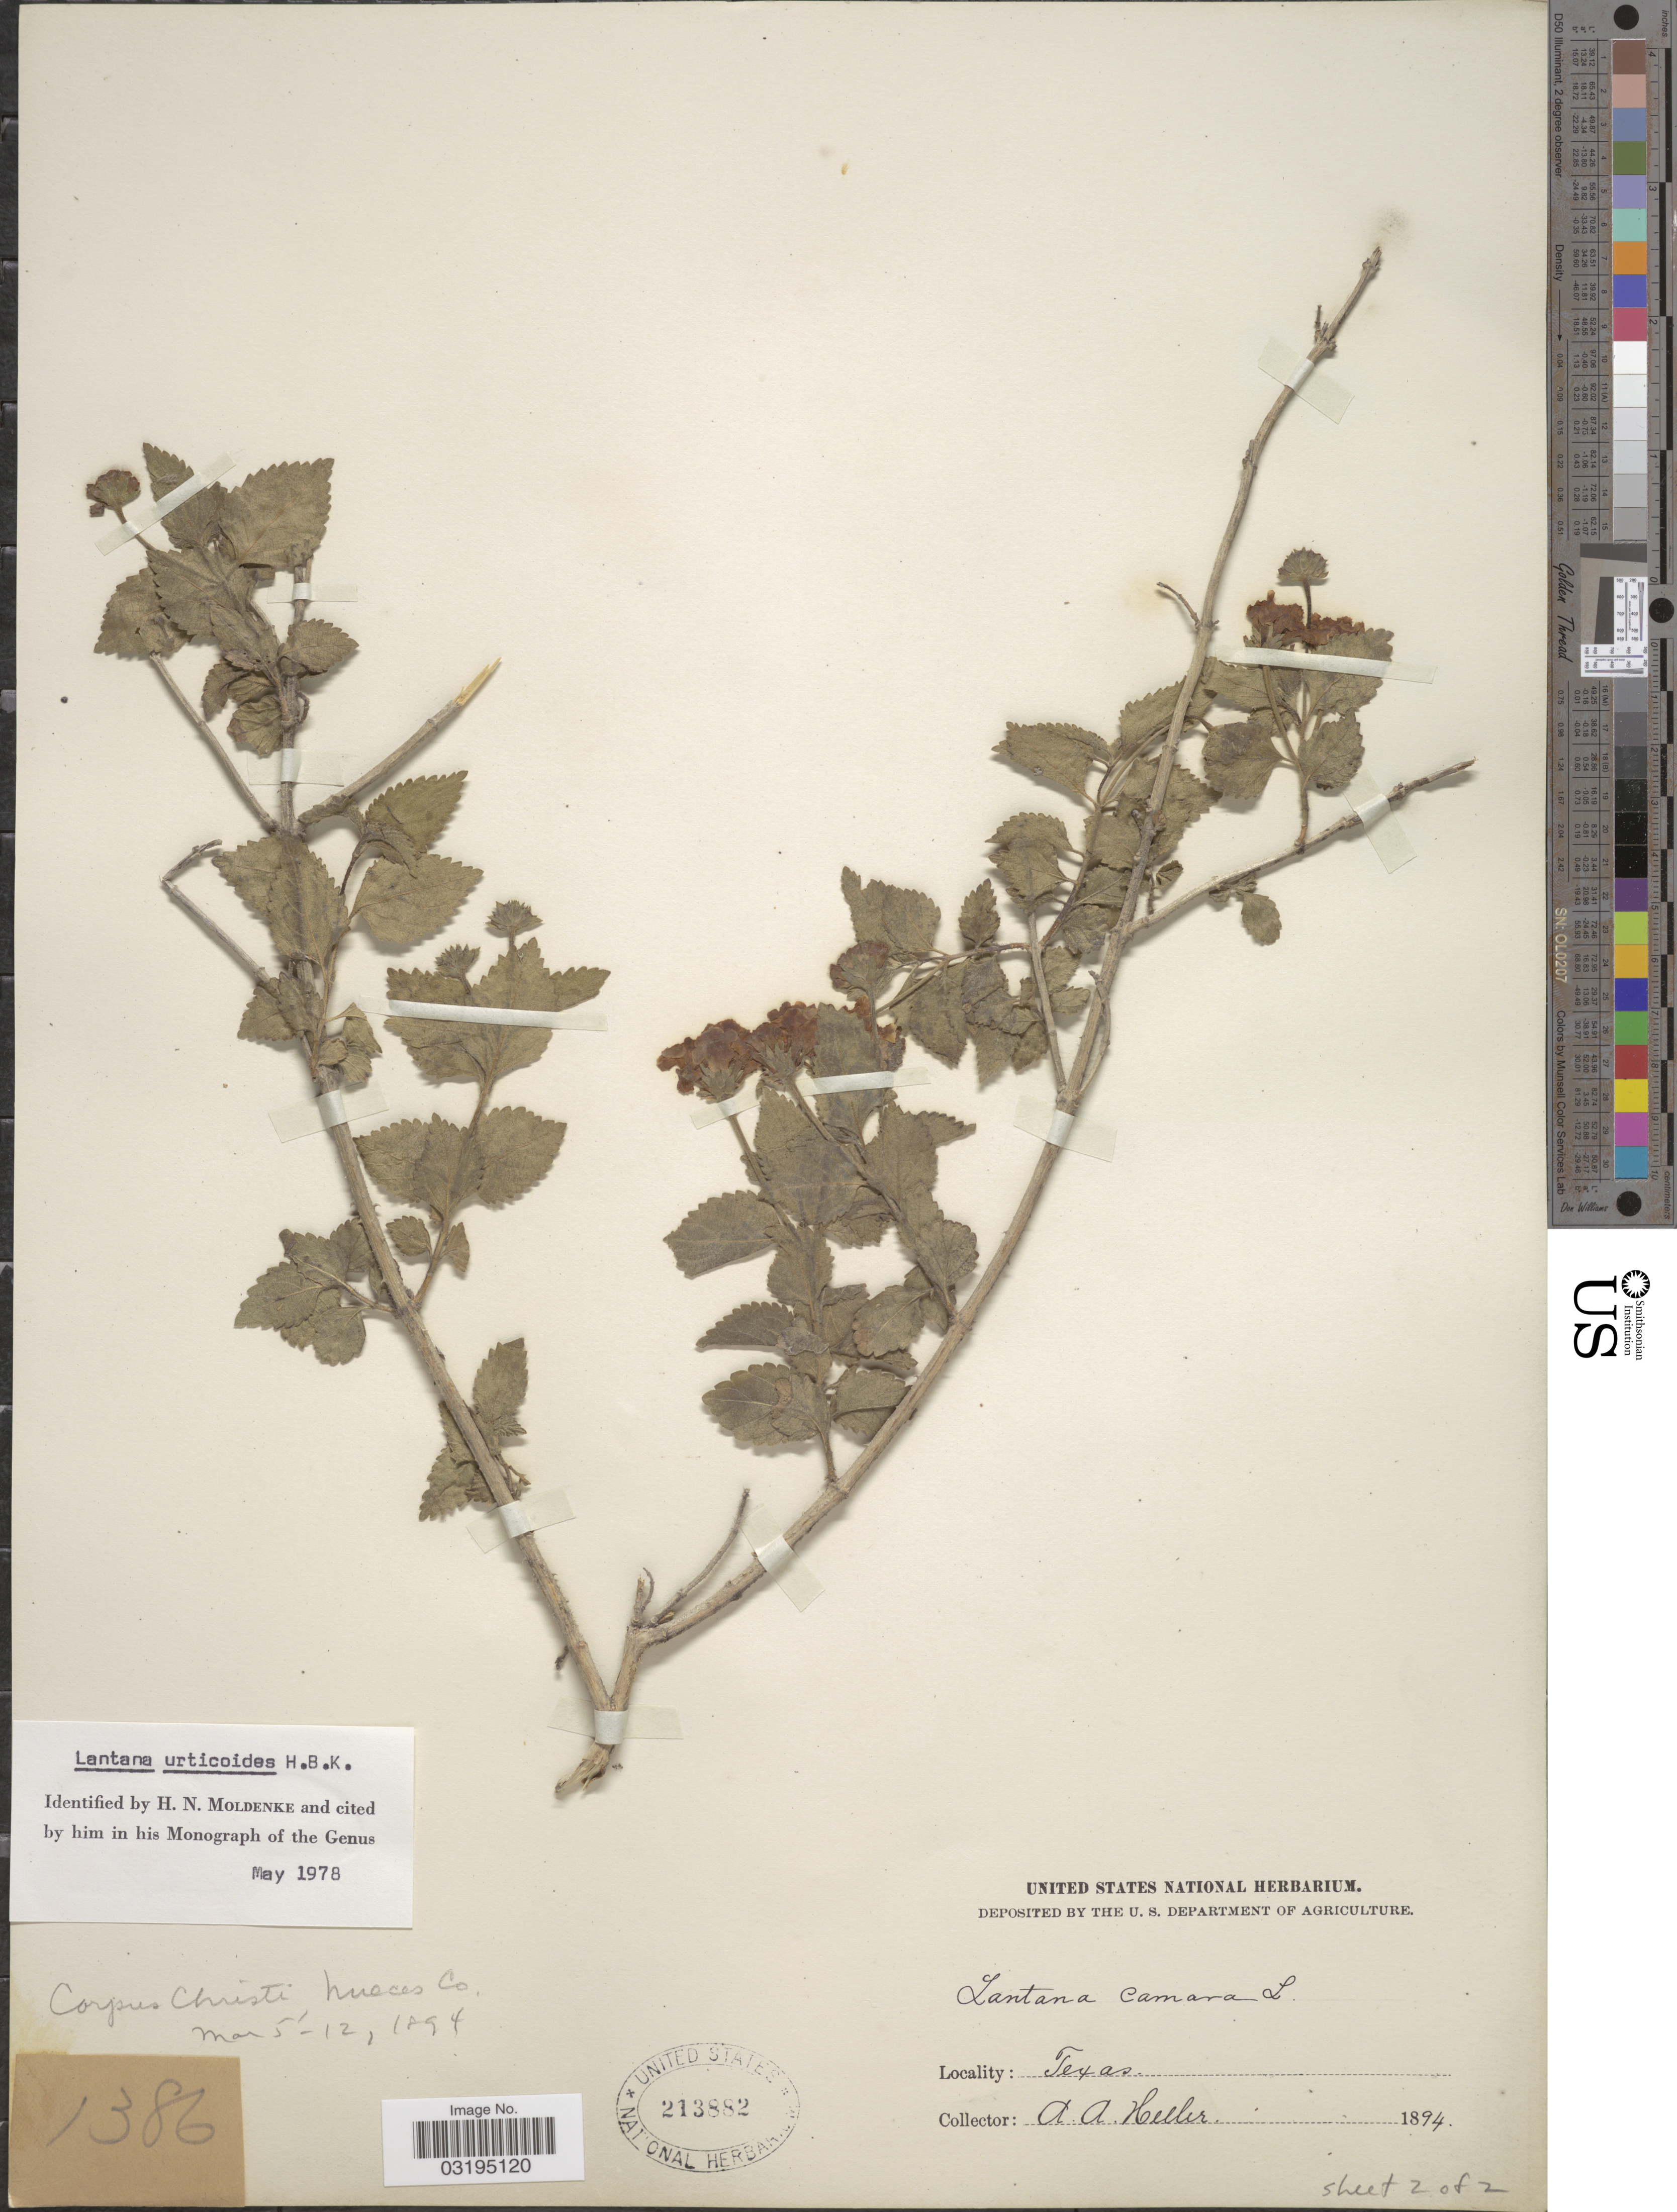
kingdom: Plantae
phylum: Tracheophyta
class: Magnoliopsida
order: Lamiales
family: Verbenaceae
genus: Lantana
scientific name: Lantana urticoides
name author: Hayek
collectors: A. A. Heller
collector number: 1386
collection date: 1894-03-05/1894-03-12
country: United States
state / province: Texas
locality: Corpus Christi Nueces Co.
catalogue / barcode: US 213882